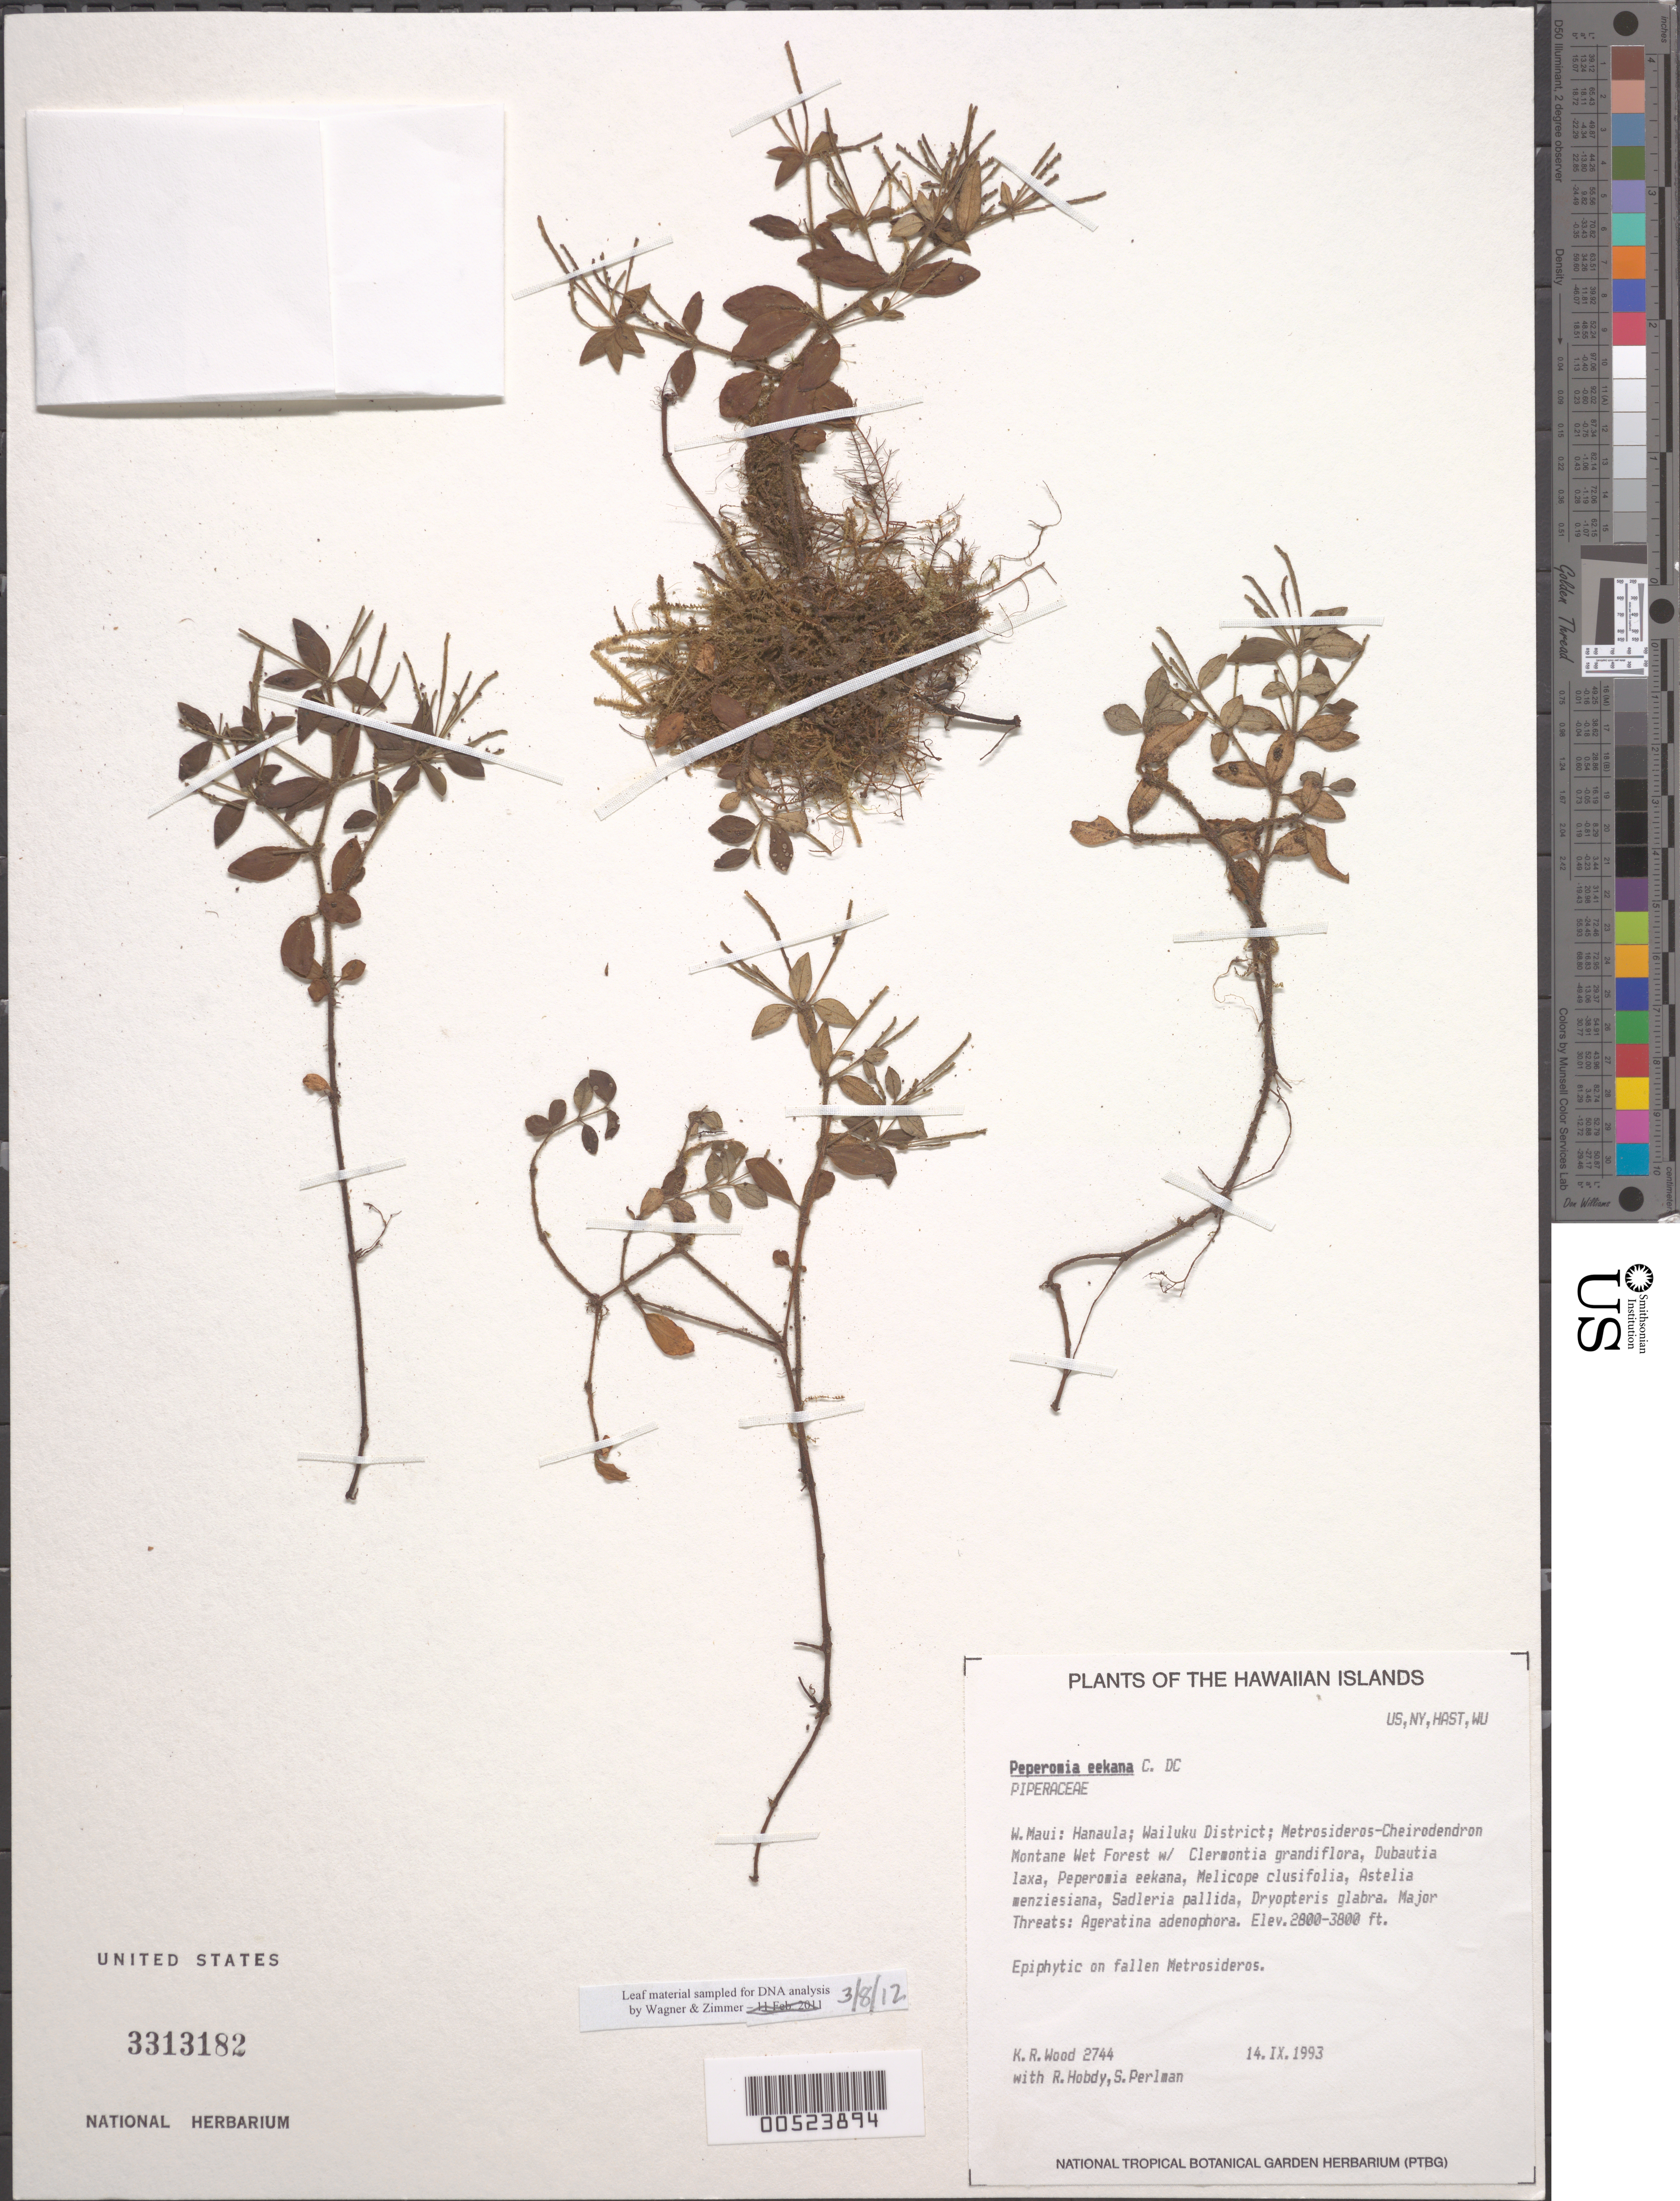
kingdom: Plantae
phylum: Tracheophyta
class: Magnoliopsida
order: Piperales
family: Piperaceae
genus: Peperomia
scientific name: Peperomia eekana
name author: C. DC.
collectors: K. R. Wood, R. Hobdy & S. P. Perlman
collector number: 2744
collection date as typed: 14 Sep 1993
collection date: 1993-09-14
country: United States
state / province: Hawaii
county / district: Maui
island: Maui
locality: W Maui, Hanaula, Wailuku Dist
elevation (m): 853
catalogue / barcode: US 3313182